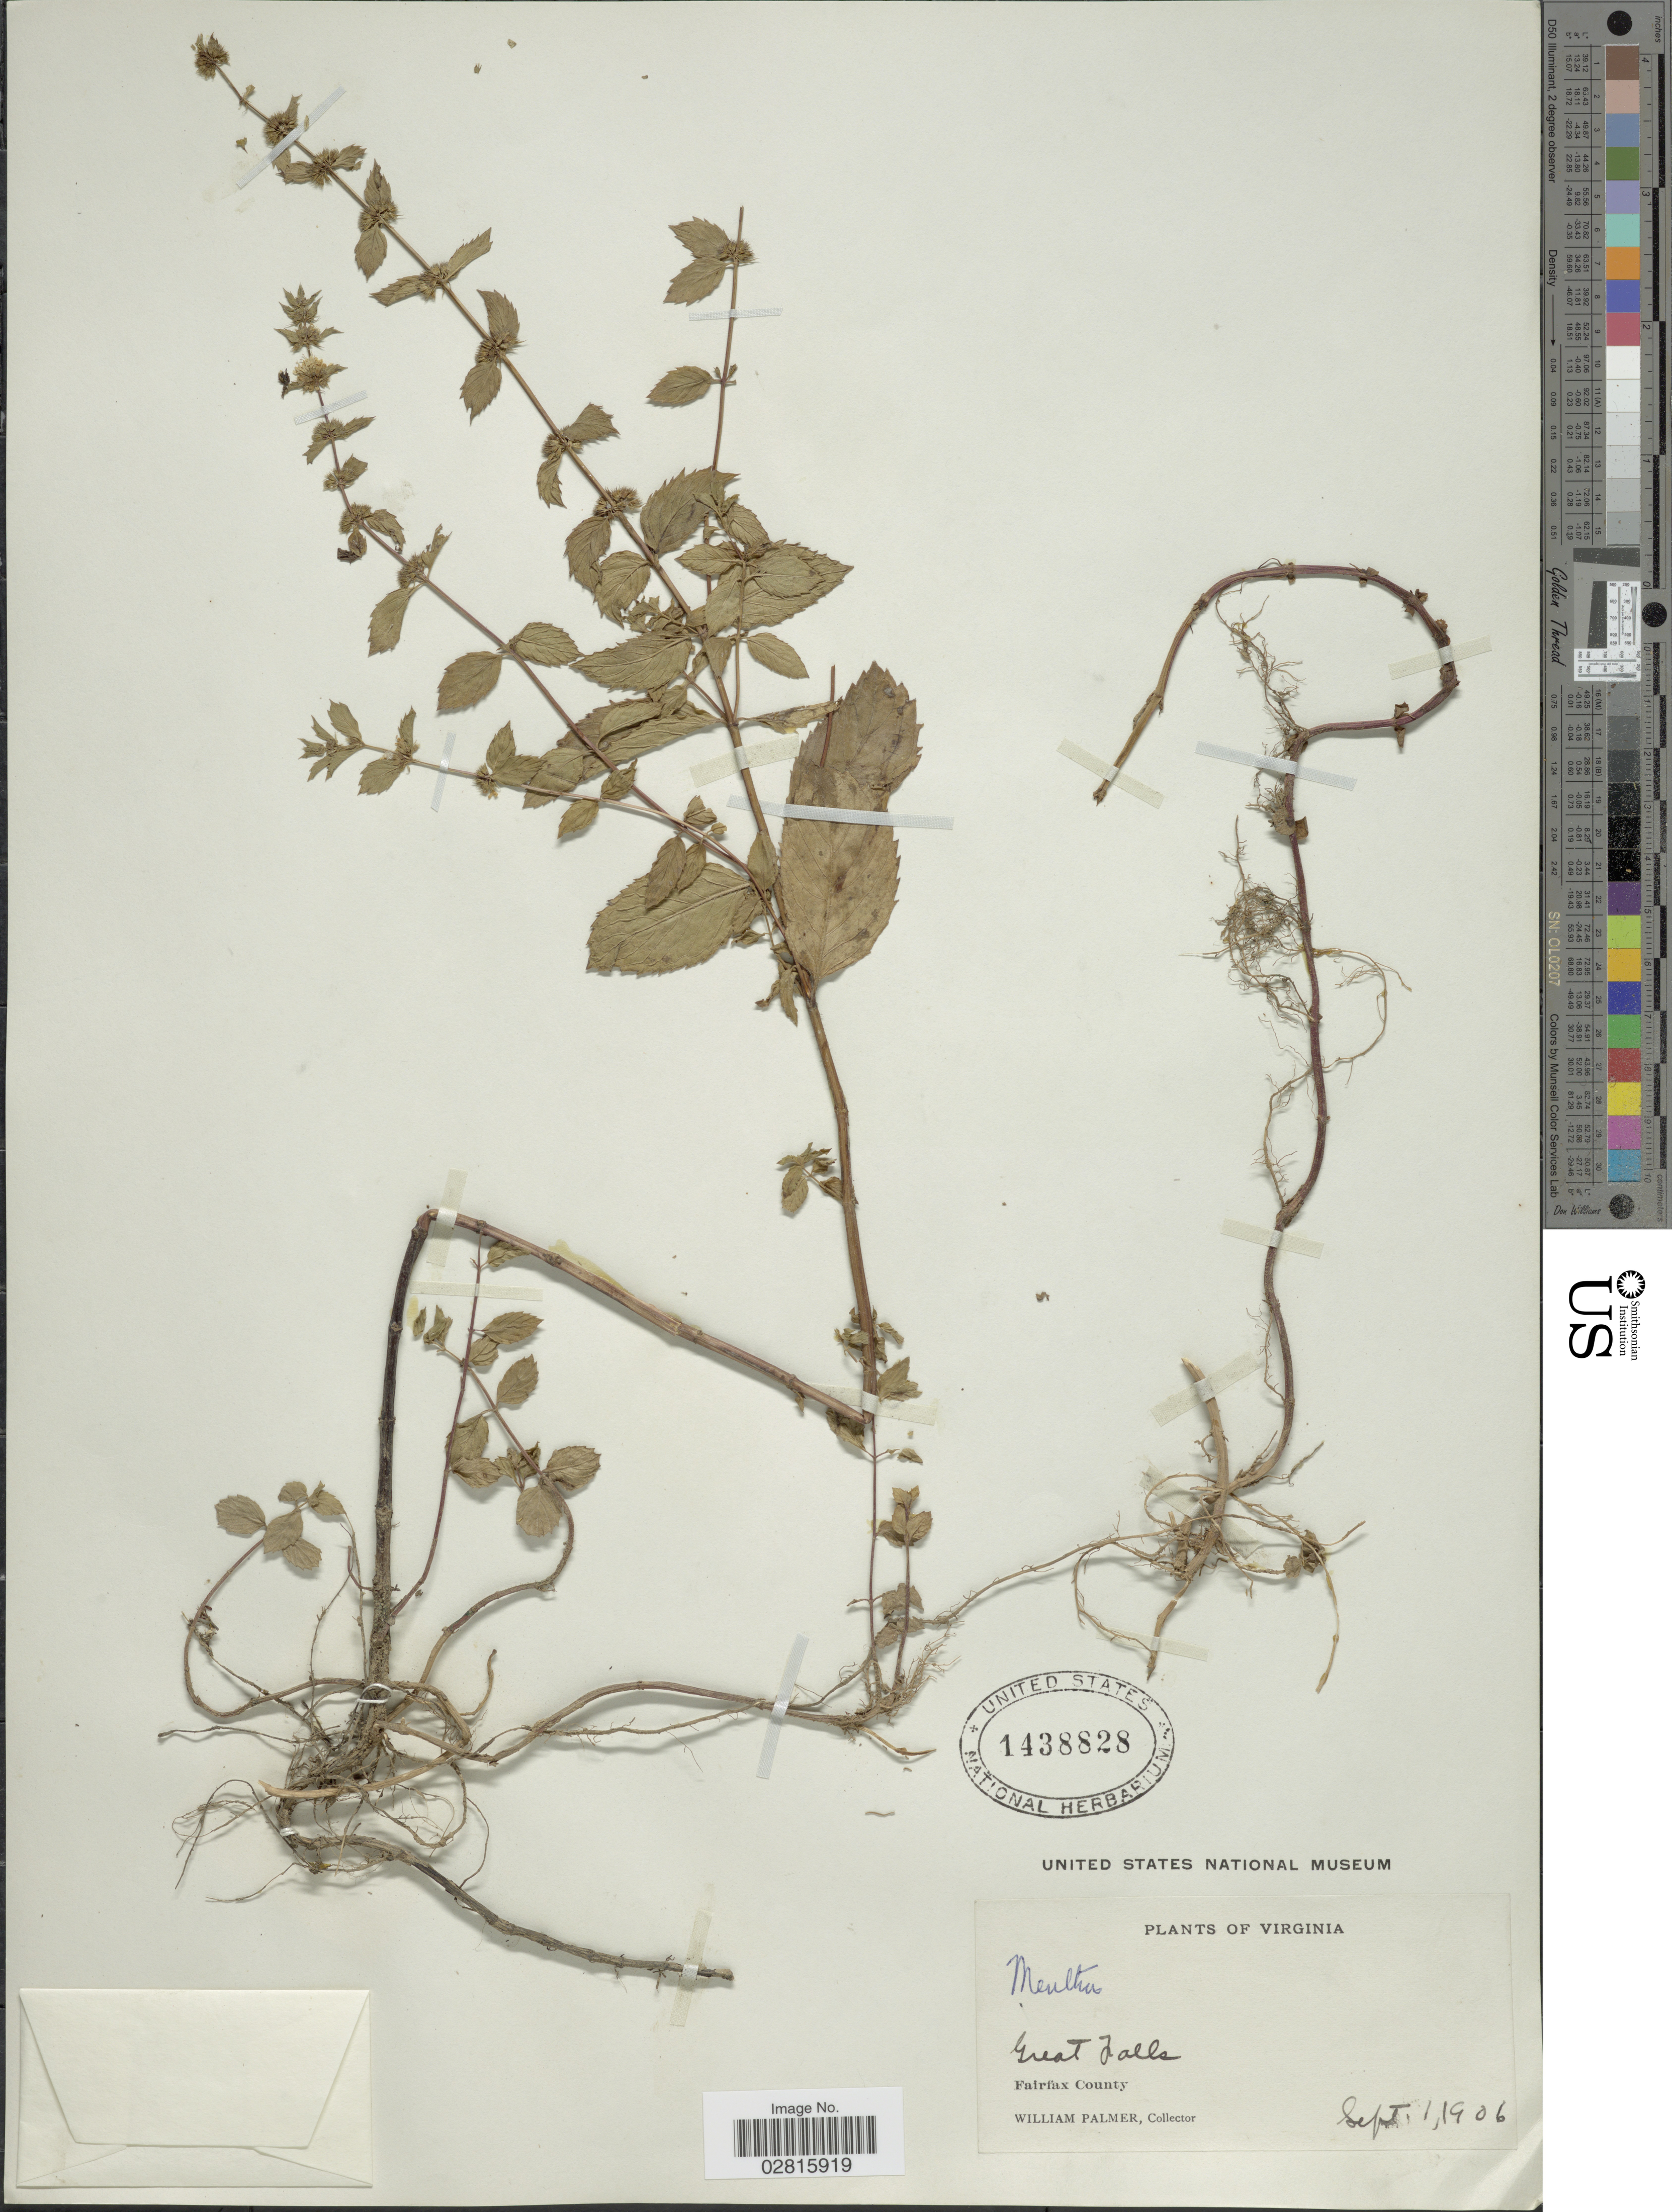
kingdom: Plantae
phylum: Tracheophyta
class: Magnoliopsida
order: Lamiales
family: Lamiaceae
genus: Mentha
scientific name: Mentha sp.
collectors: W. Palmer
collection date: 1906-09-01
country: United States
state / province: Virginia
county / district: Fairfax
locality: Great Falls. Fairfax County.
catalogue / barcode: US 1438828